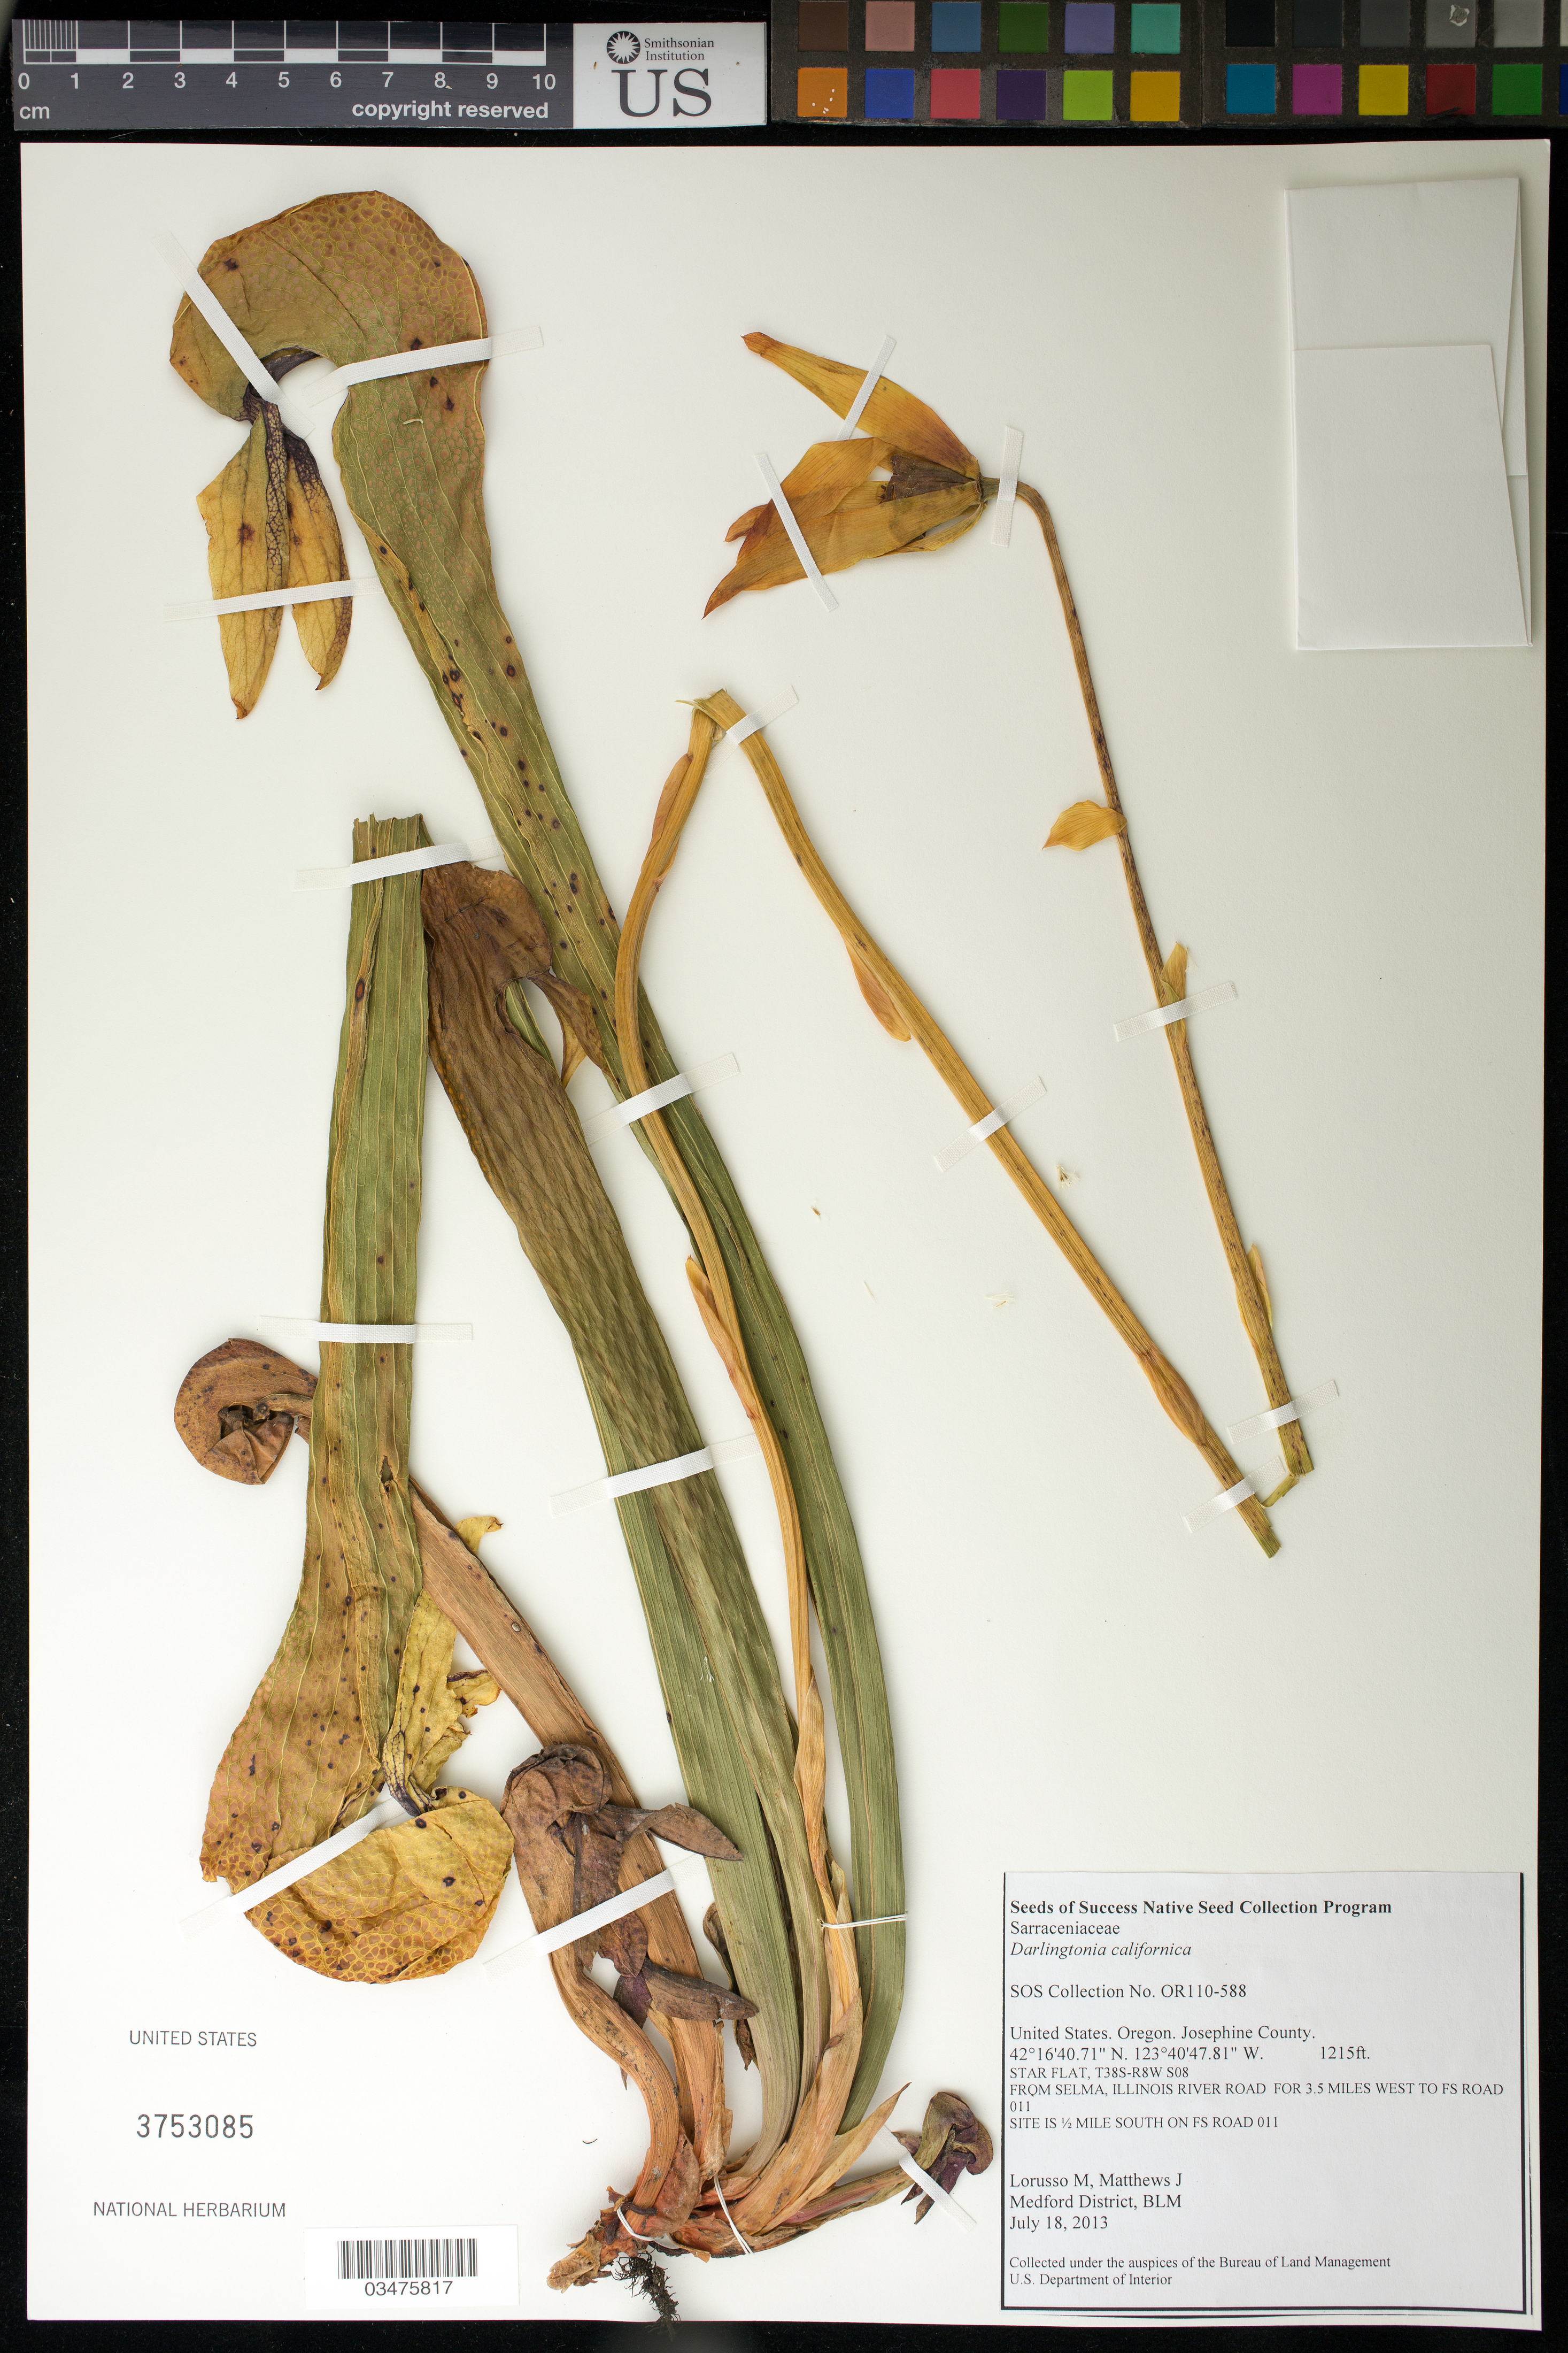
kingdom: Plantae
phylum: Tracheophyta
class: Magnoliopsida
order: Ericales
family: Sarraceniaceae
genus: Darlingtonia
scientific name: Darlingtonia californica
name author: Torr.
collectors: M. Lorusso & J. Matthews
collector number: OR110-588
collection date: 2013-07-18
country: United States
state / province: Oregon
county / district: Josephine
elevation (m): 370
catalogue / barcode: US 3753085